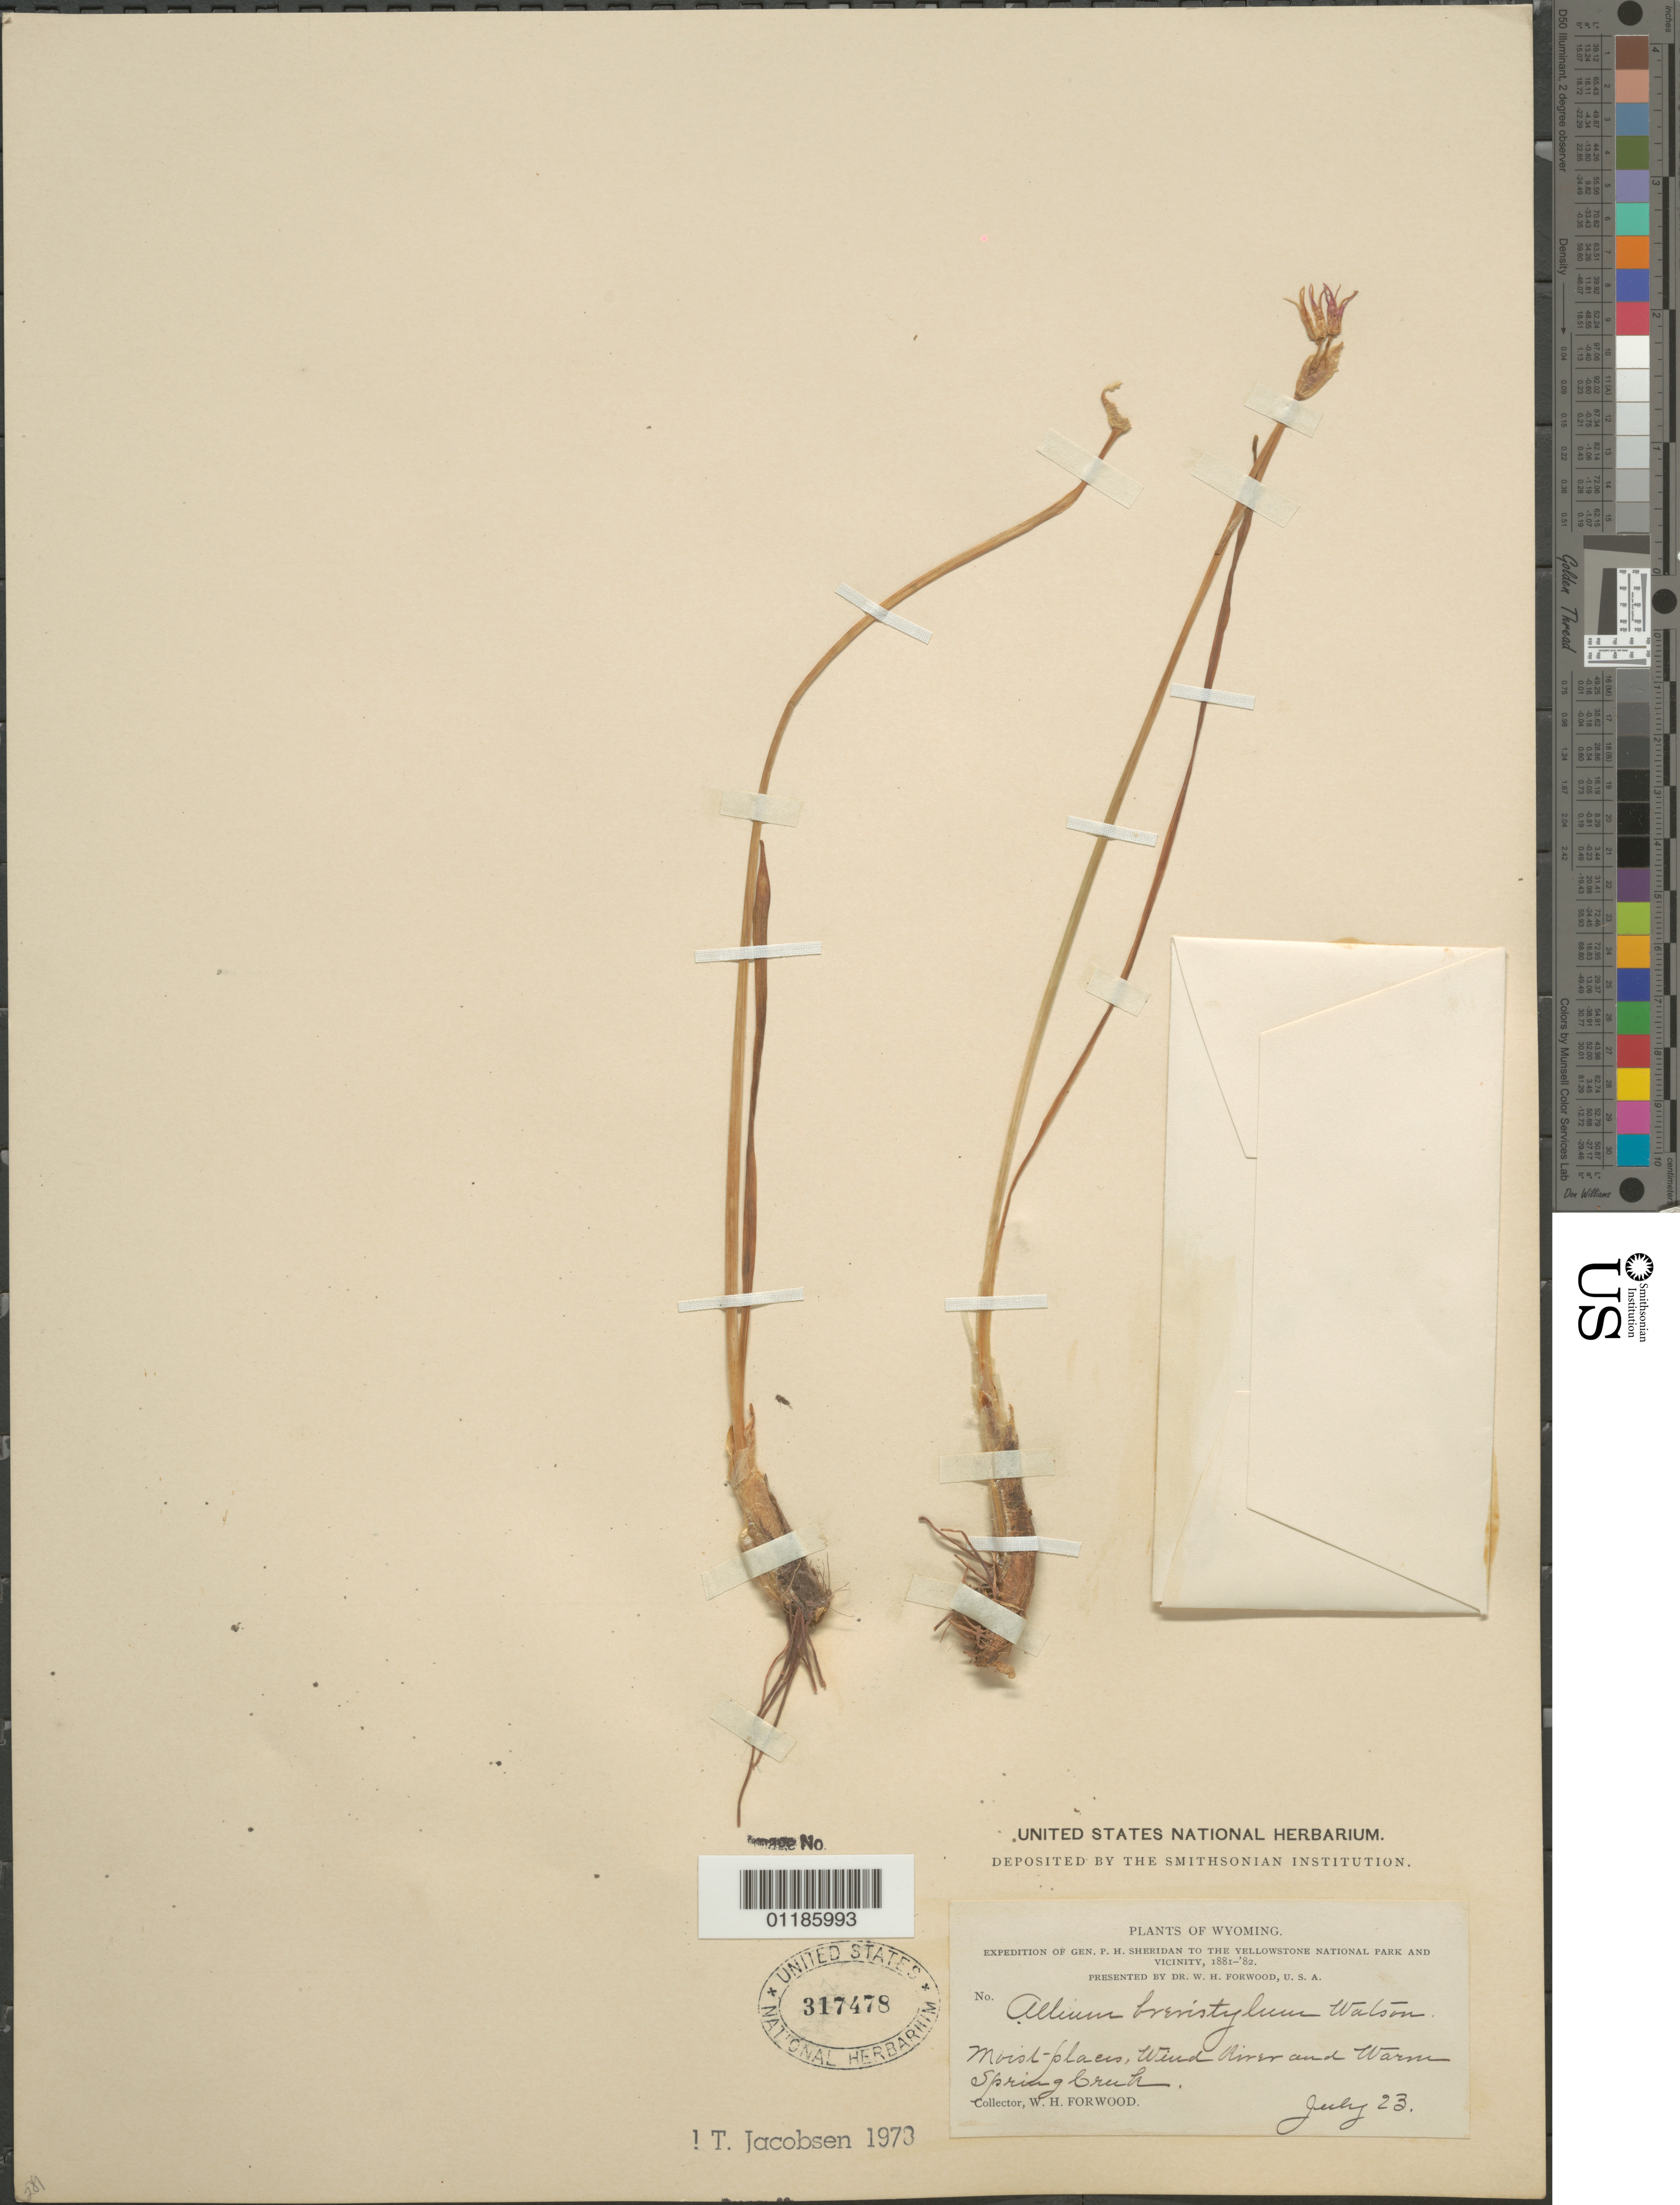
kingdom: Plantae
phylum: Tracheophyta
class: Liliopsida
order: Asparagales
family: Amaryllidaceae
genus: Allium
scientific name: Allium brevistylum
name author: S. Watson in C. King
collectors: W. Forwood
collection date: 1881-07-23 or 1882-07-23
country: United States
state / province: Wyoming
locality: Wind River and Warm Spring Creek.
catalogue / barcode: US 317478